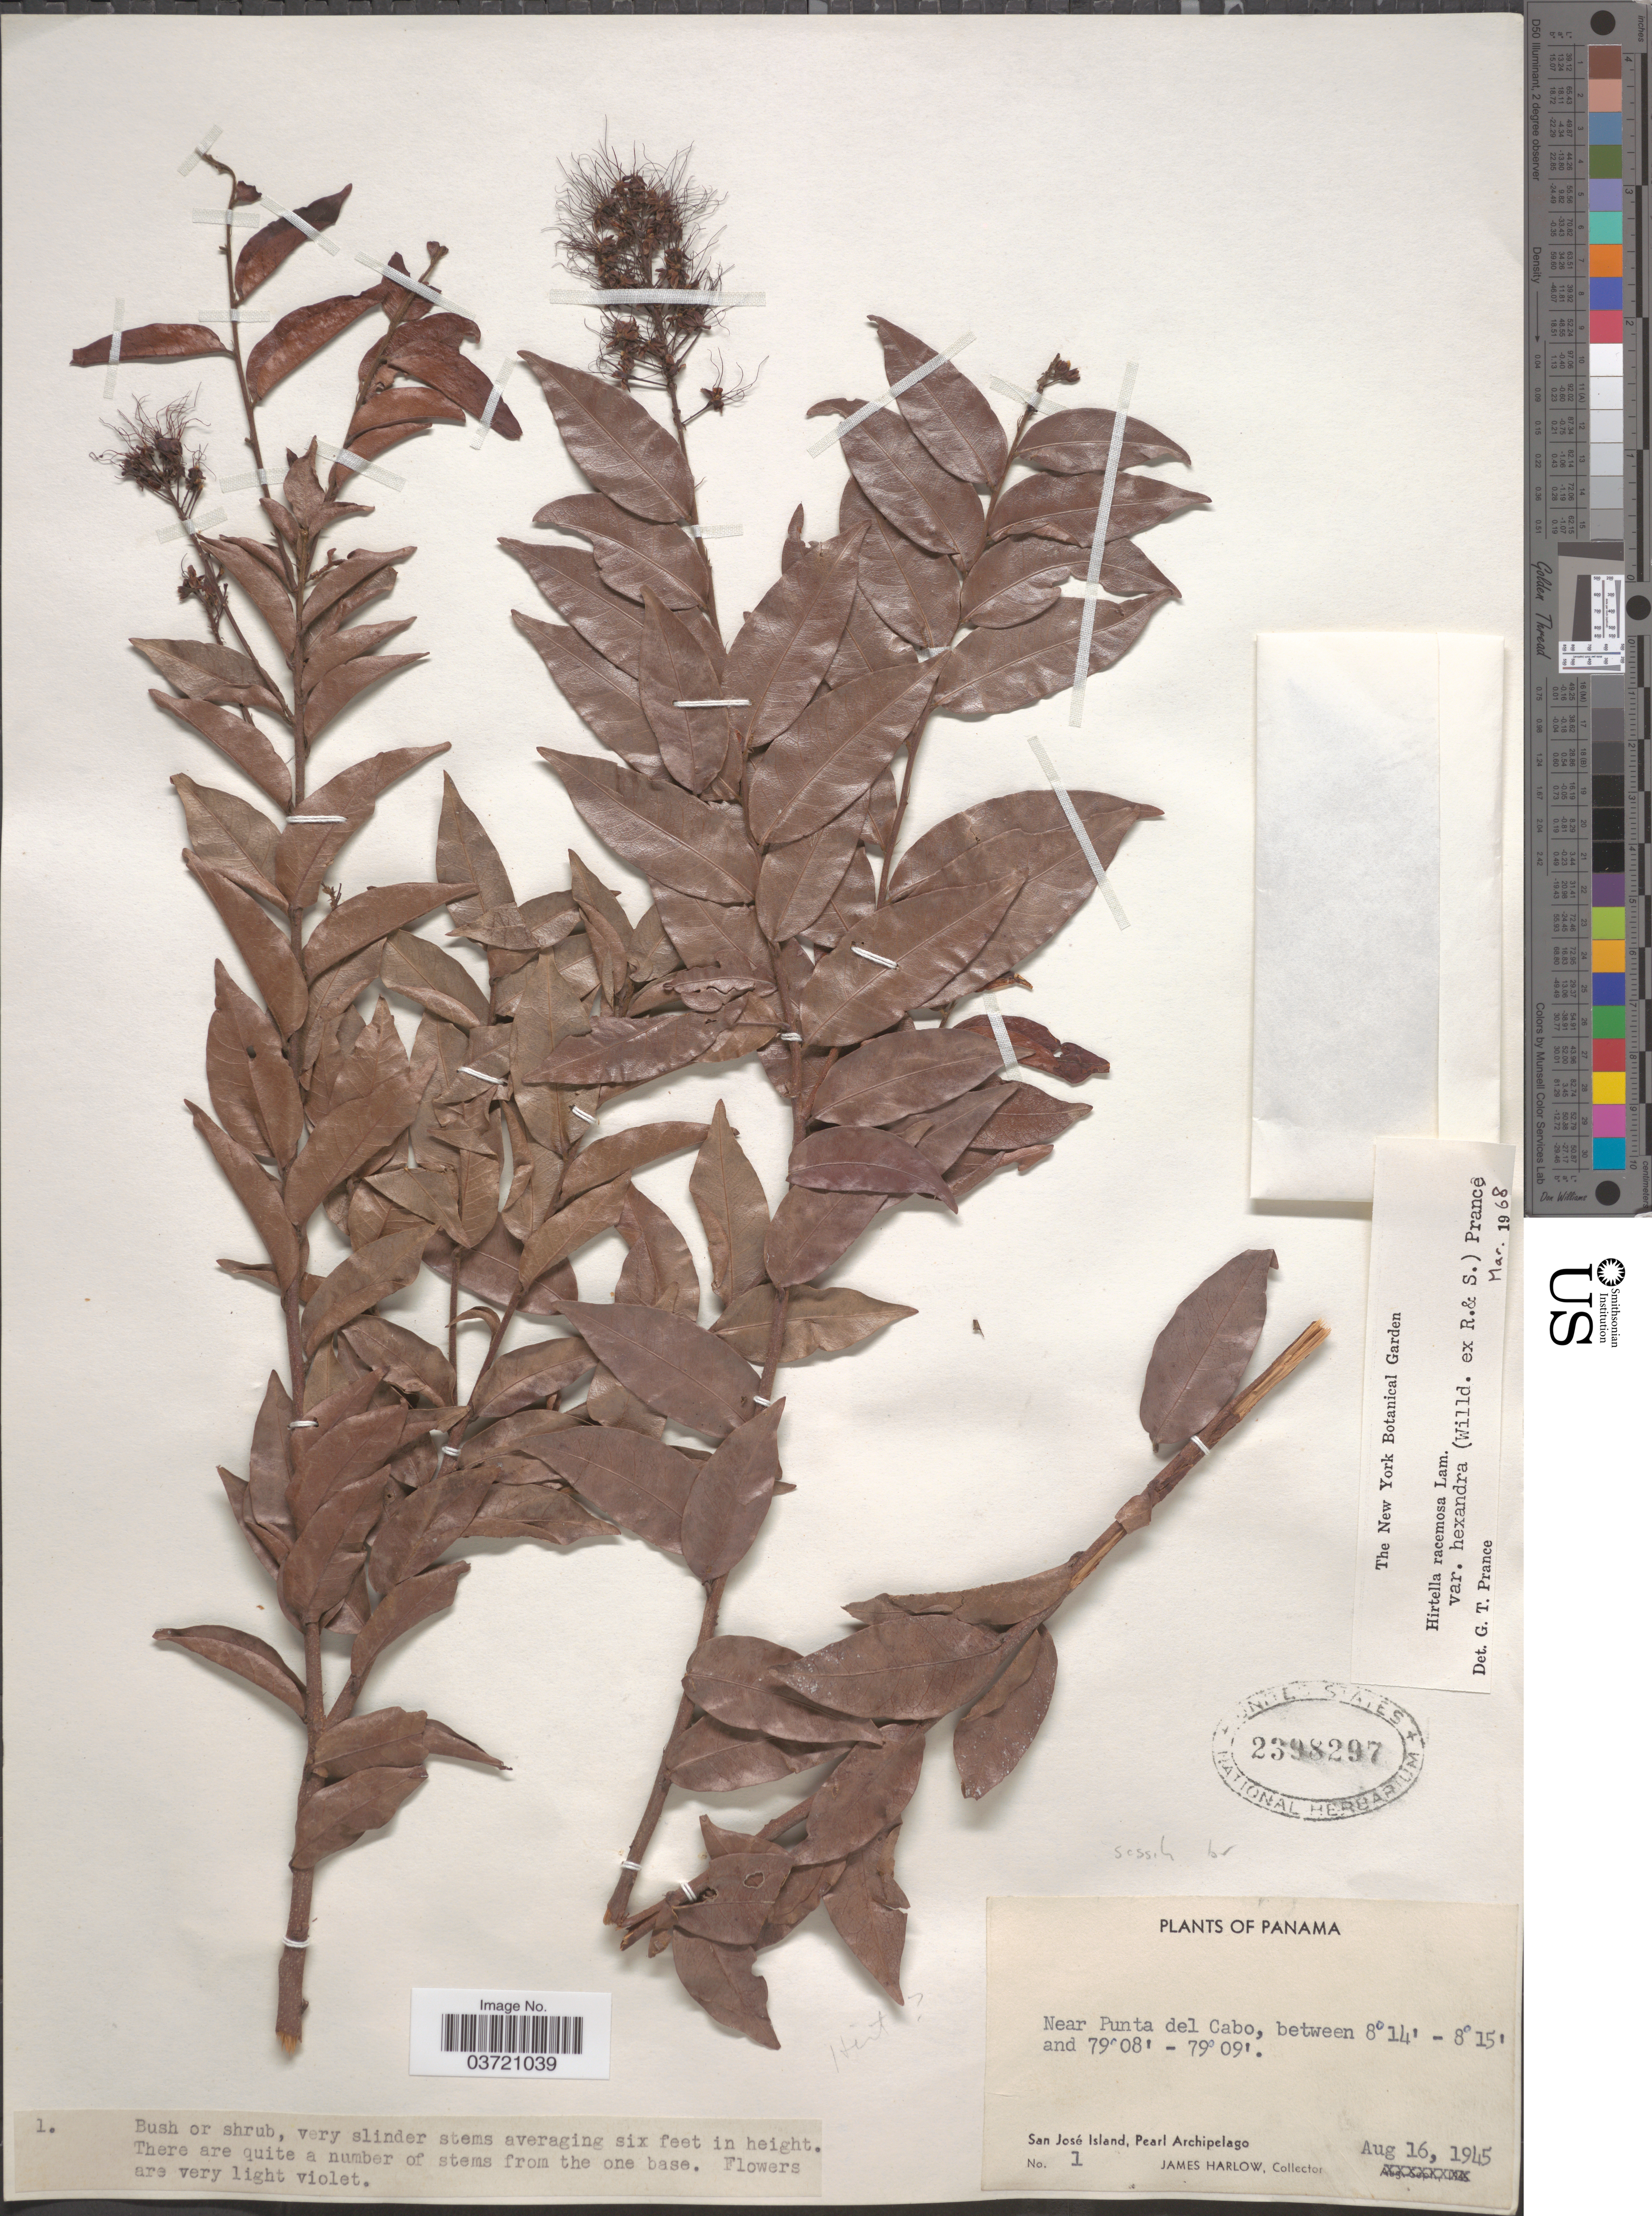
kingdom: Plantae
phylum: Tracheophyta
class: Magnoliopsida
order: Malpighiales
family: Chrysobalanaceae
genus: Hirtella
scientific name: Hirtella racemosa var. hexandra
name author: (Willd. ex Roem. & Schult.) Prance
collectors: J. Harlow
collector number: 1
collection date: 1945-08-16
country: Panama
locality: Near Punta del Cabo. San José Island, Pearl Archipelago.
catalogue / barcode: US 2398297